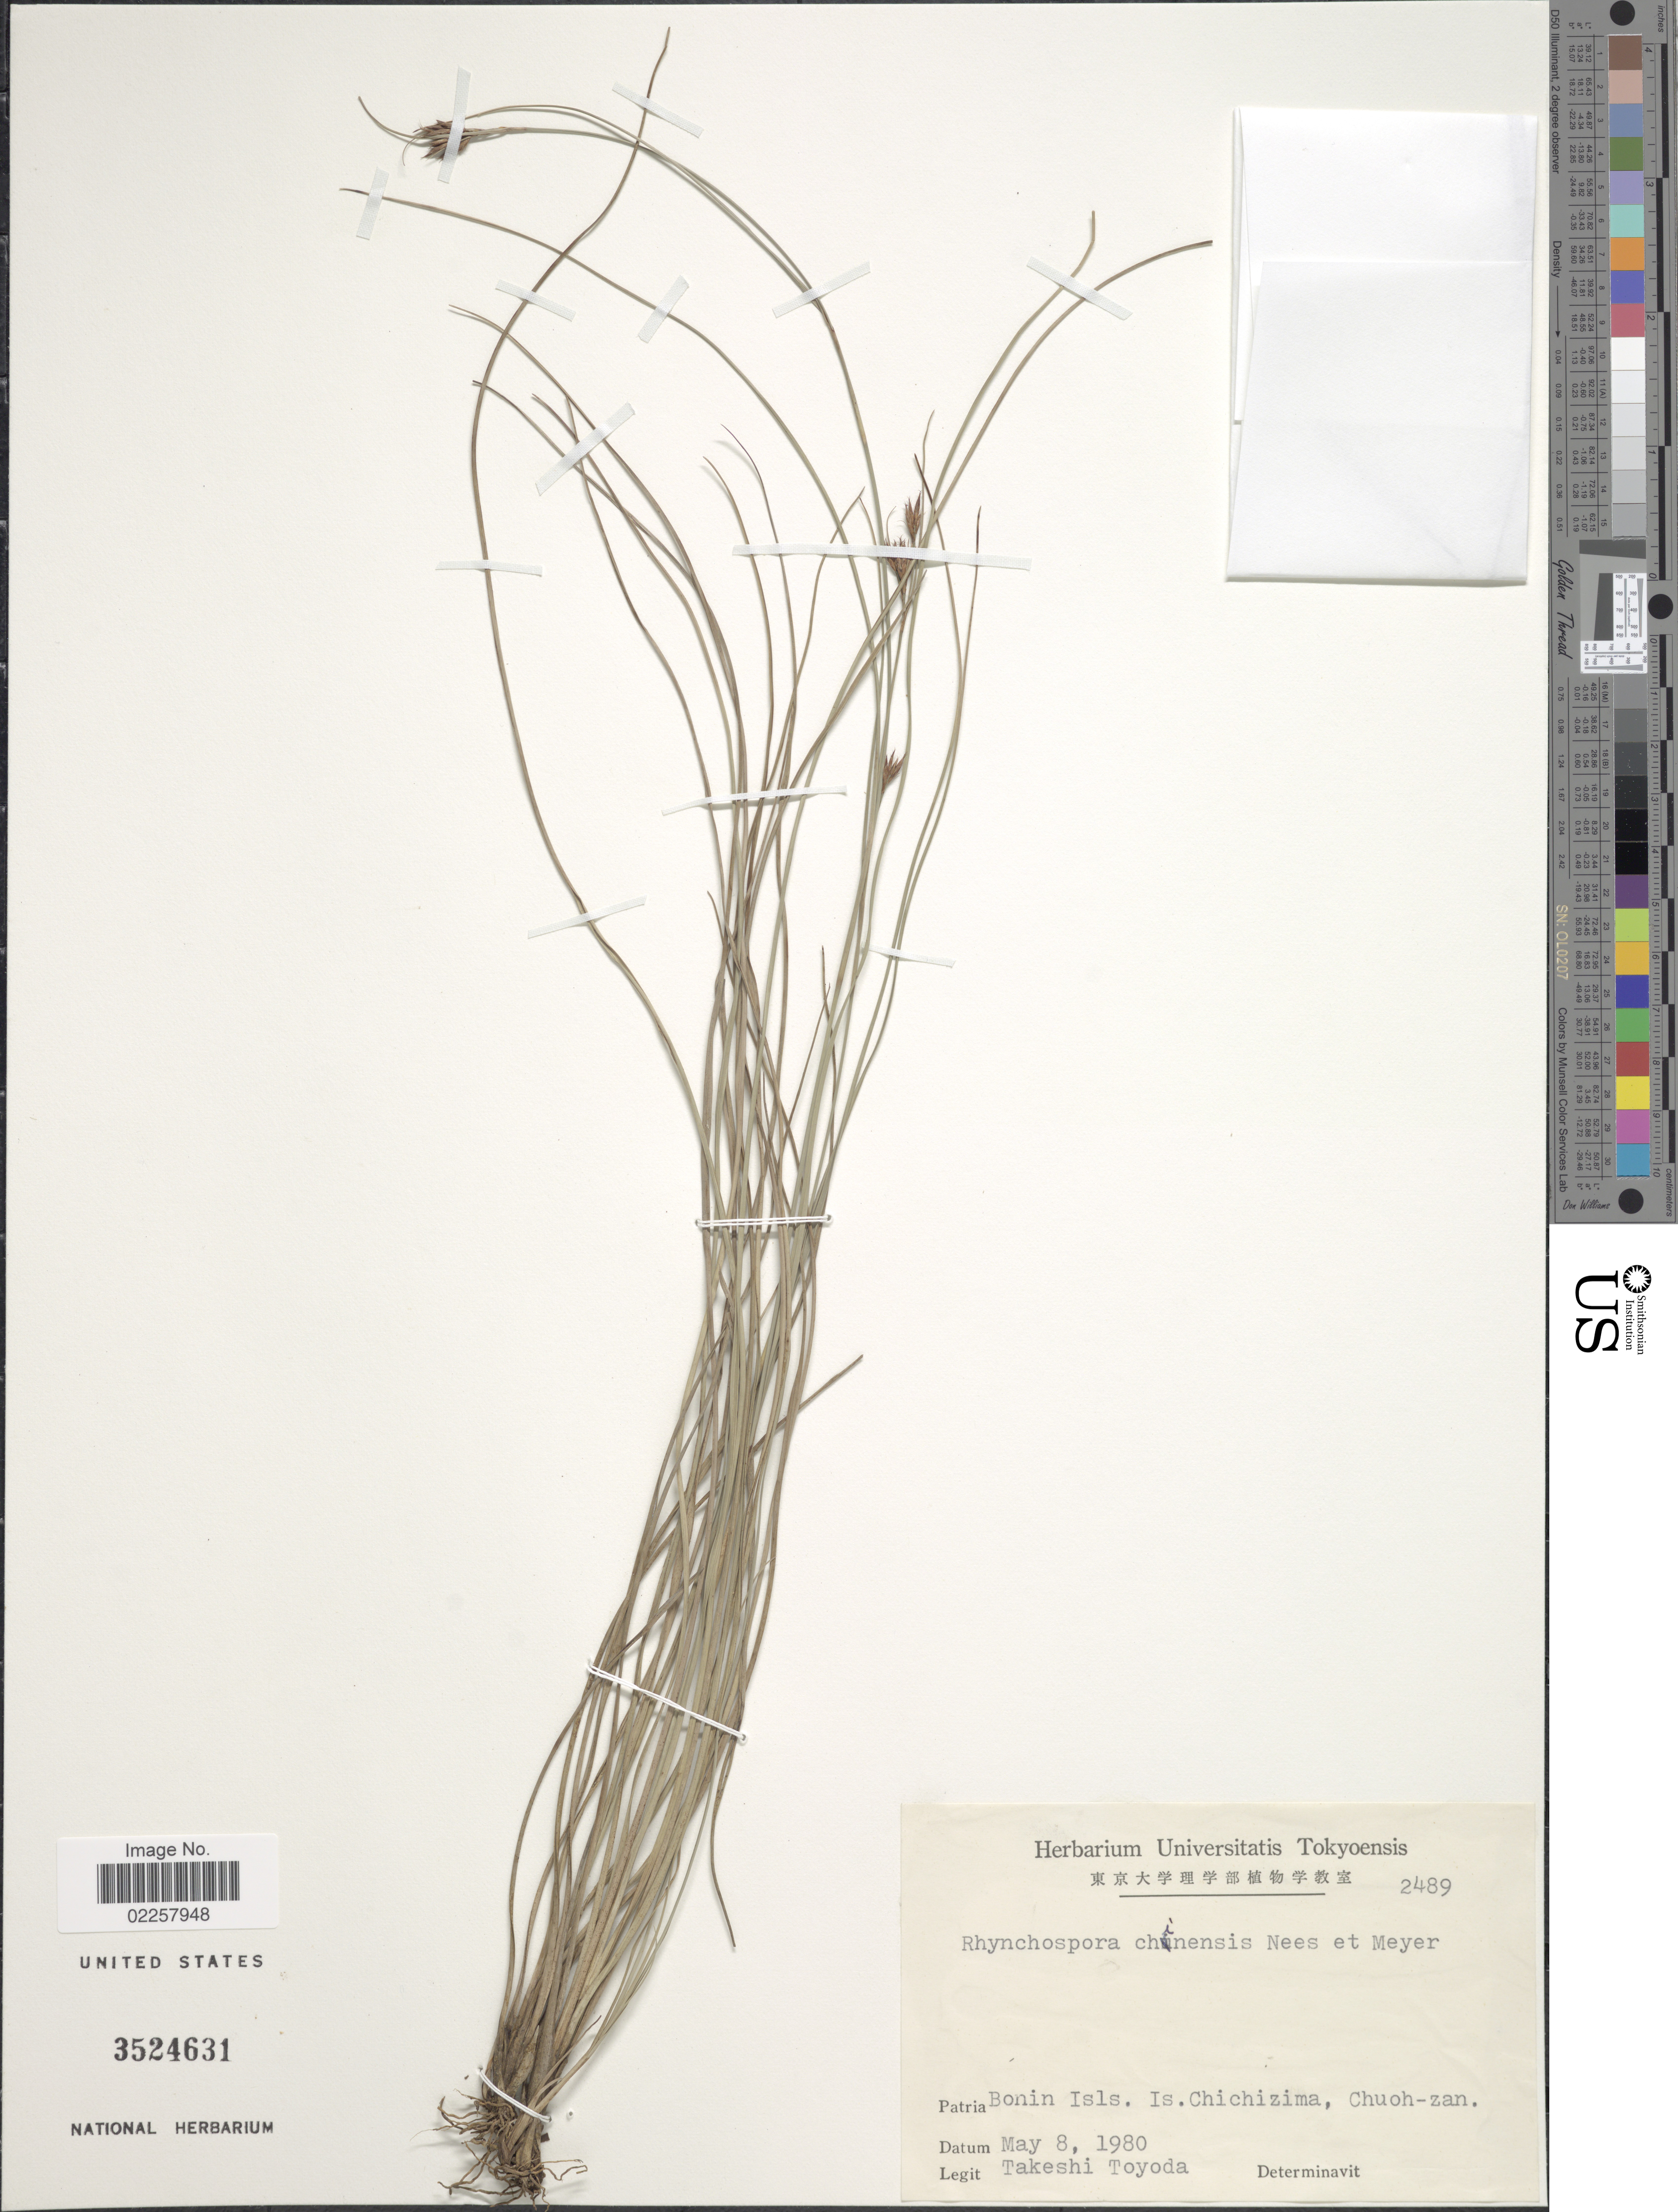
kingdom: Plantae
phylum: Tracheophyta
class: Liliopsida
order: Poales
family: Cyperaceae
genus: Rhynchospora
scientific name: Rhynchospora chinensis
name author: Nees & Meyen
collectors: T. Toyoda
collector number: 2489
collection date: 1980-05-08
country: Japan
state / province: Tokyo, Federal City of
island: Bonin Islands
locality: Bonin Isls. Is. Chichizima, Chuoh-zan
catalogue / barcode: US 3524631